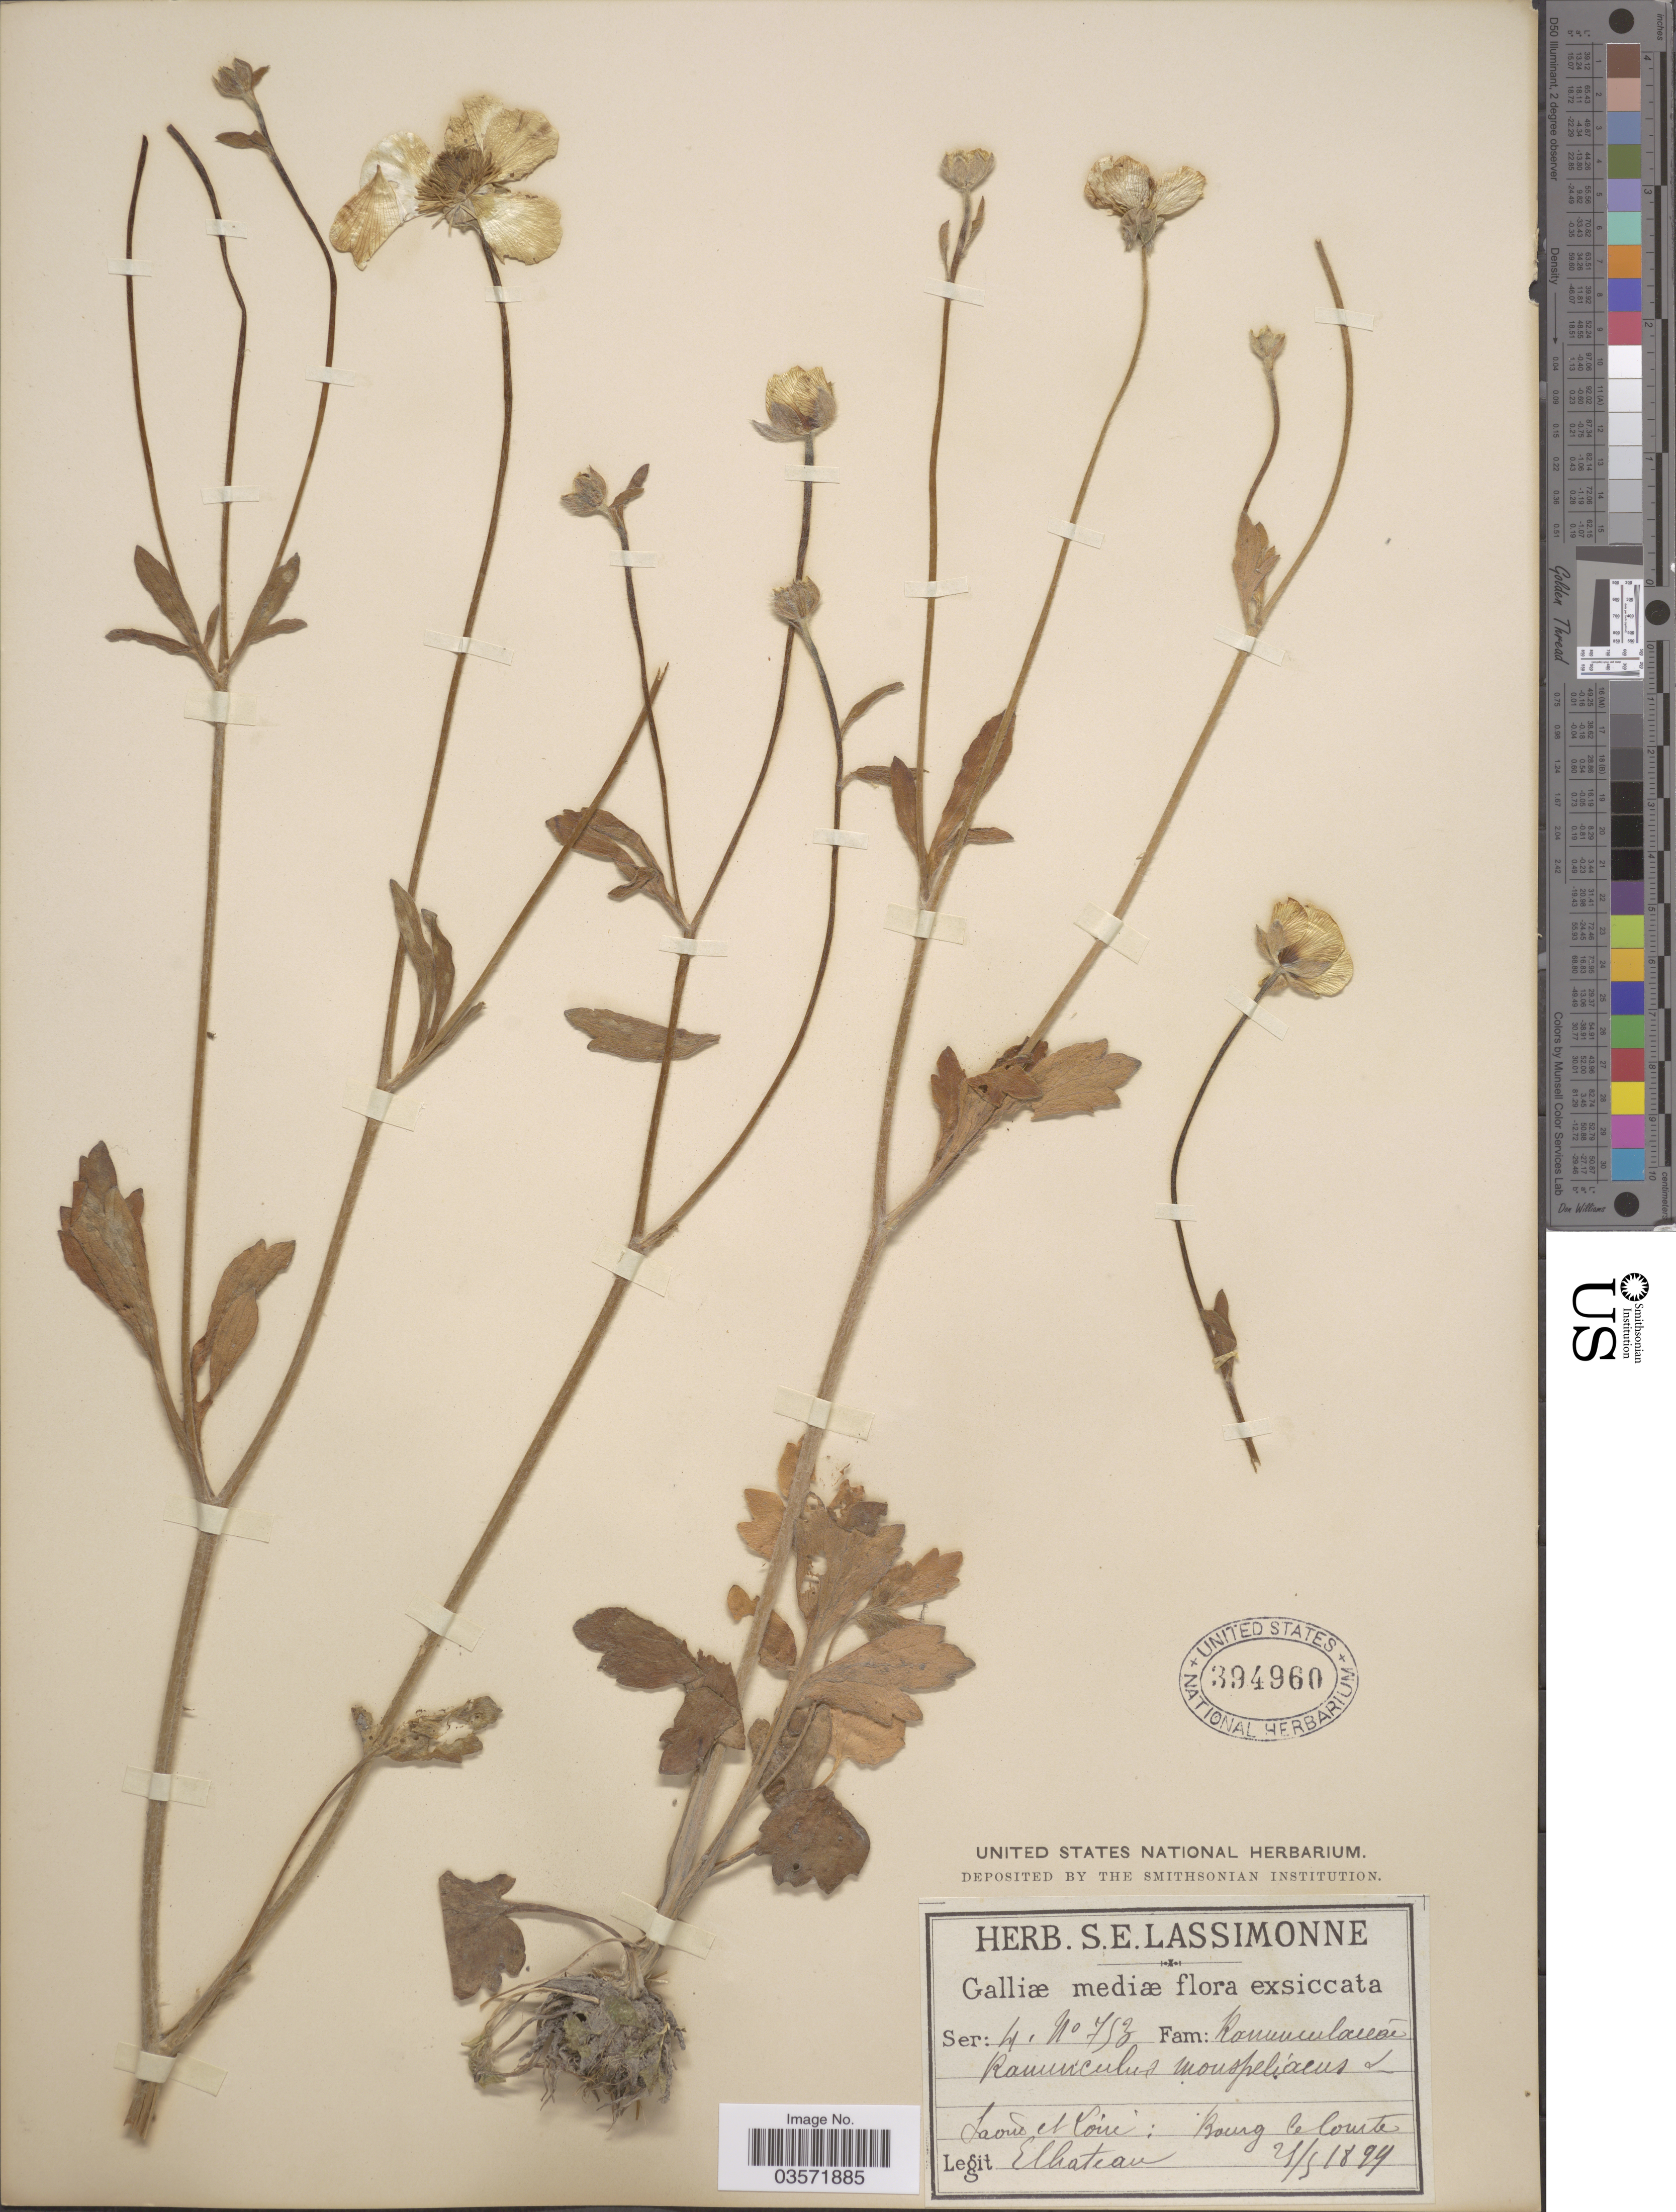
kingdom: Plantae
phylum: Tracheophyta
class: Magnoliopsida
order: Ranunculales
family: Ranunculaceae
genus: Ranunculus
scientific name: Ranunculus monspeliacus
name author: L.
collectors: E. Chateau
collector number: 753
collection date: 1894-05-25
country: France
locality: Galliæ mediæ. Laone et Loire: Bourg le Comte.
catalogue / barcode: US 394960